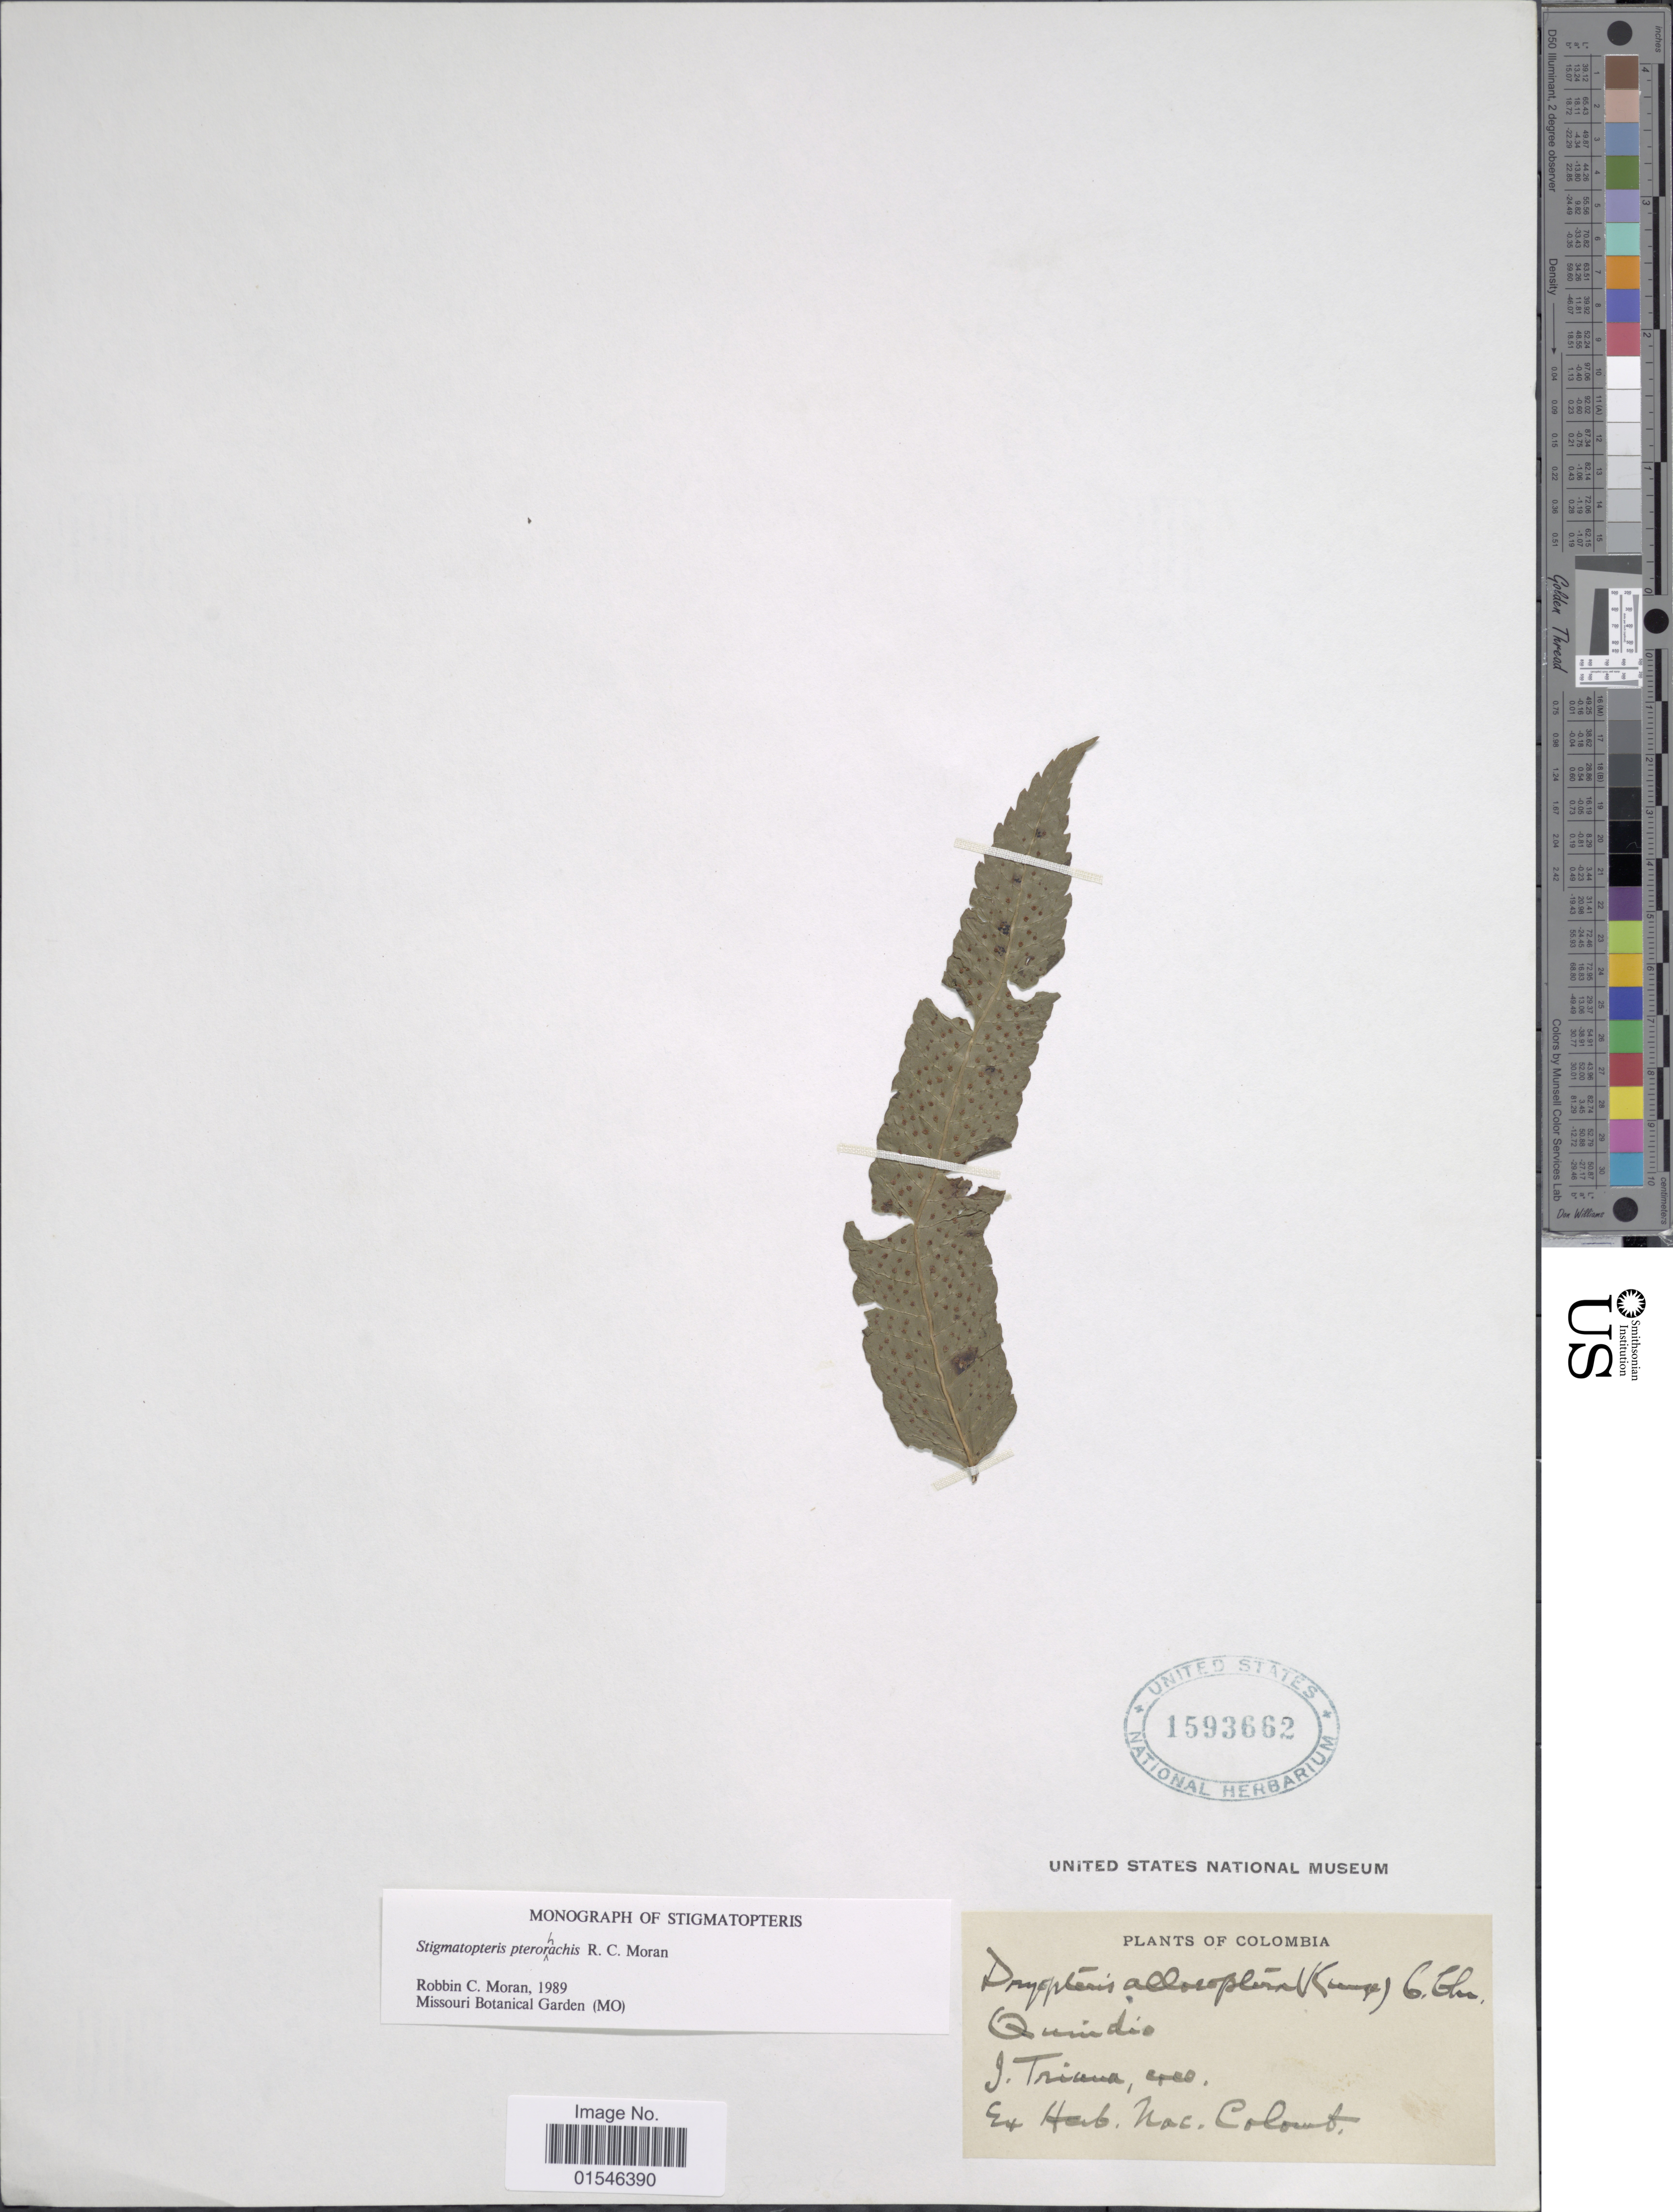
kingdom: Plantae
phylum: Tracheophyta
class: Polypodiopsida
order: Polypodiales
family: Dryopteridaceae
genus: Stigmatopteris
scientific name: Stigmatopteris pterorhachis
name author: R.C. Moran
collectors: J. Triana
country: Colombia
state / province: Quindío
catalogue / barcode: US 1593662